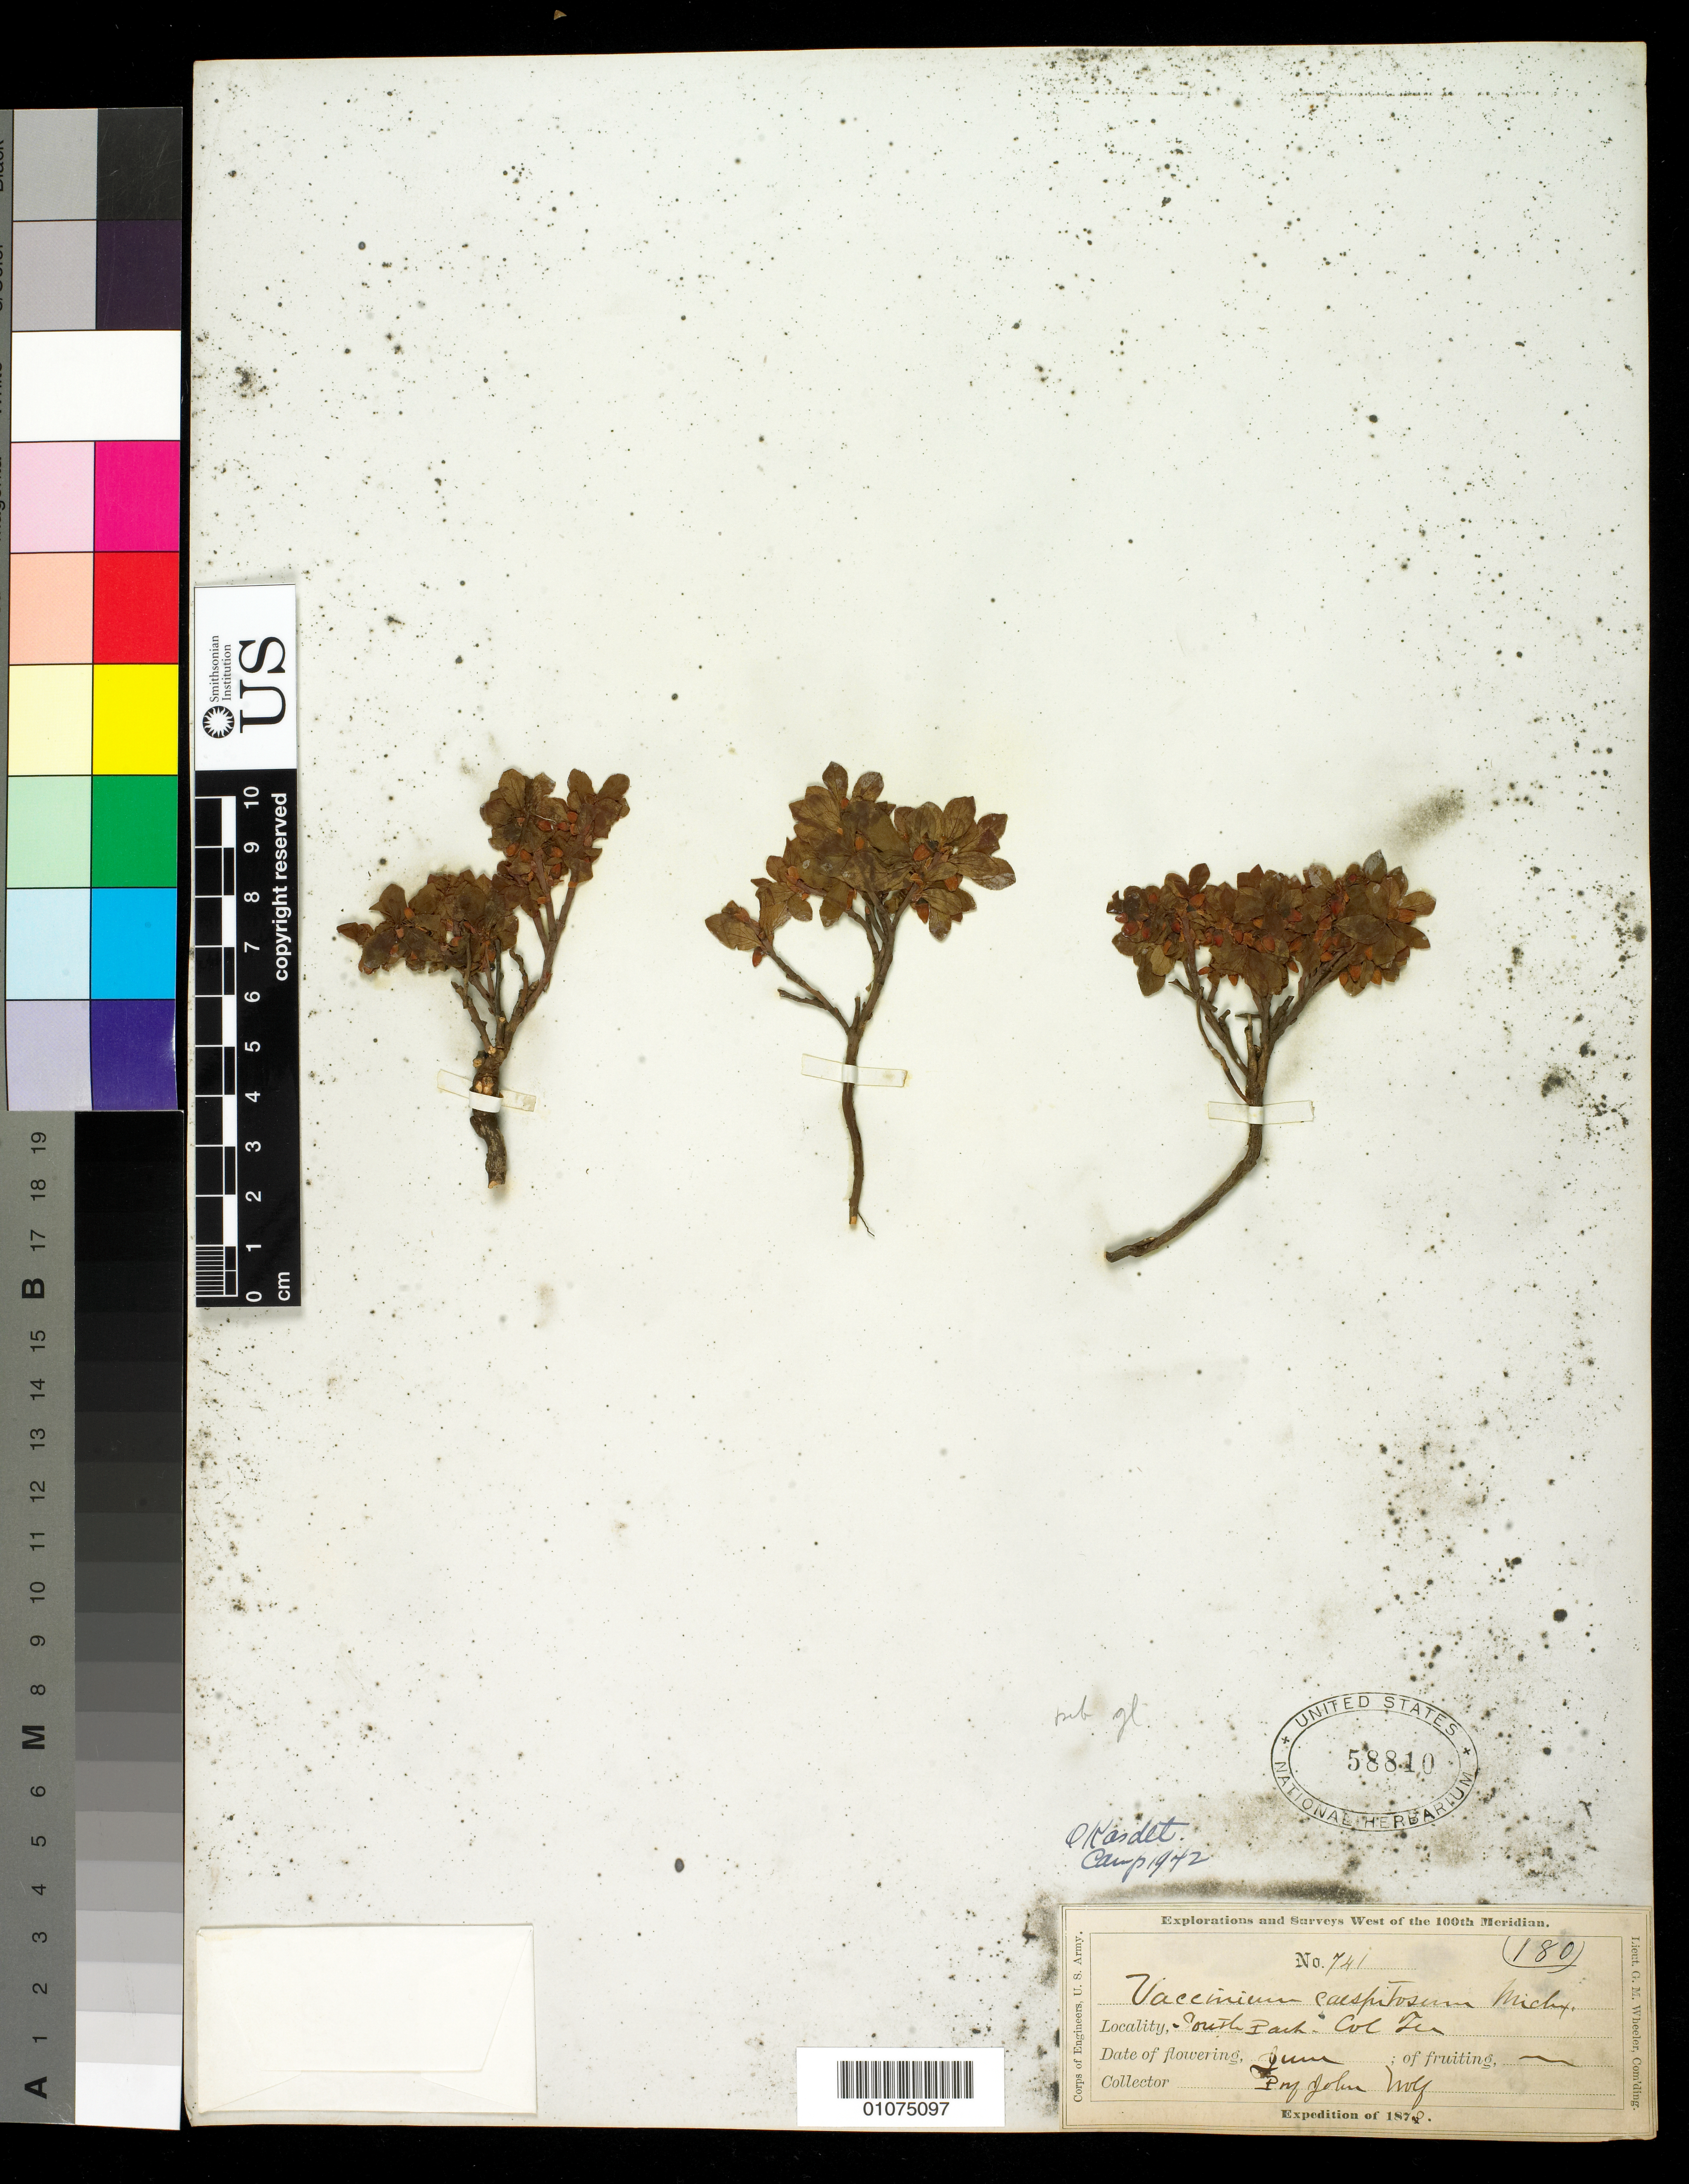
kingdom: Plantae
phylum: Tracheophyta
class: Magnoliopsida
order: Ericales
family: Ericaceae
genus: Vaccinium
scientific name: Vaccinium caespitosum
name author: Michx.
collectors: J. Wolf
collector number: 180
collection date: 1873-06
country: United States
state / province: Colorado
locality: South Park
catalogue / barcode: US 58810